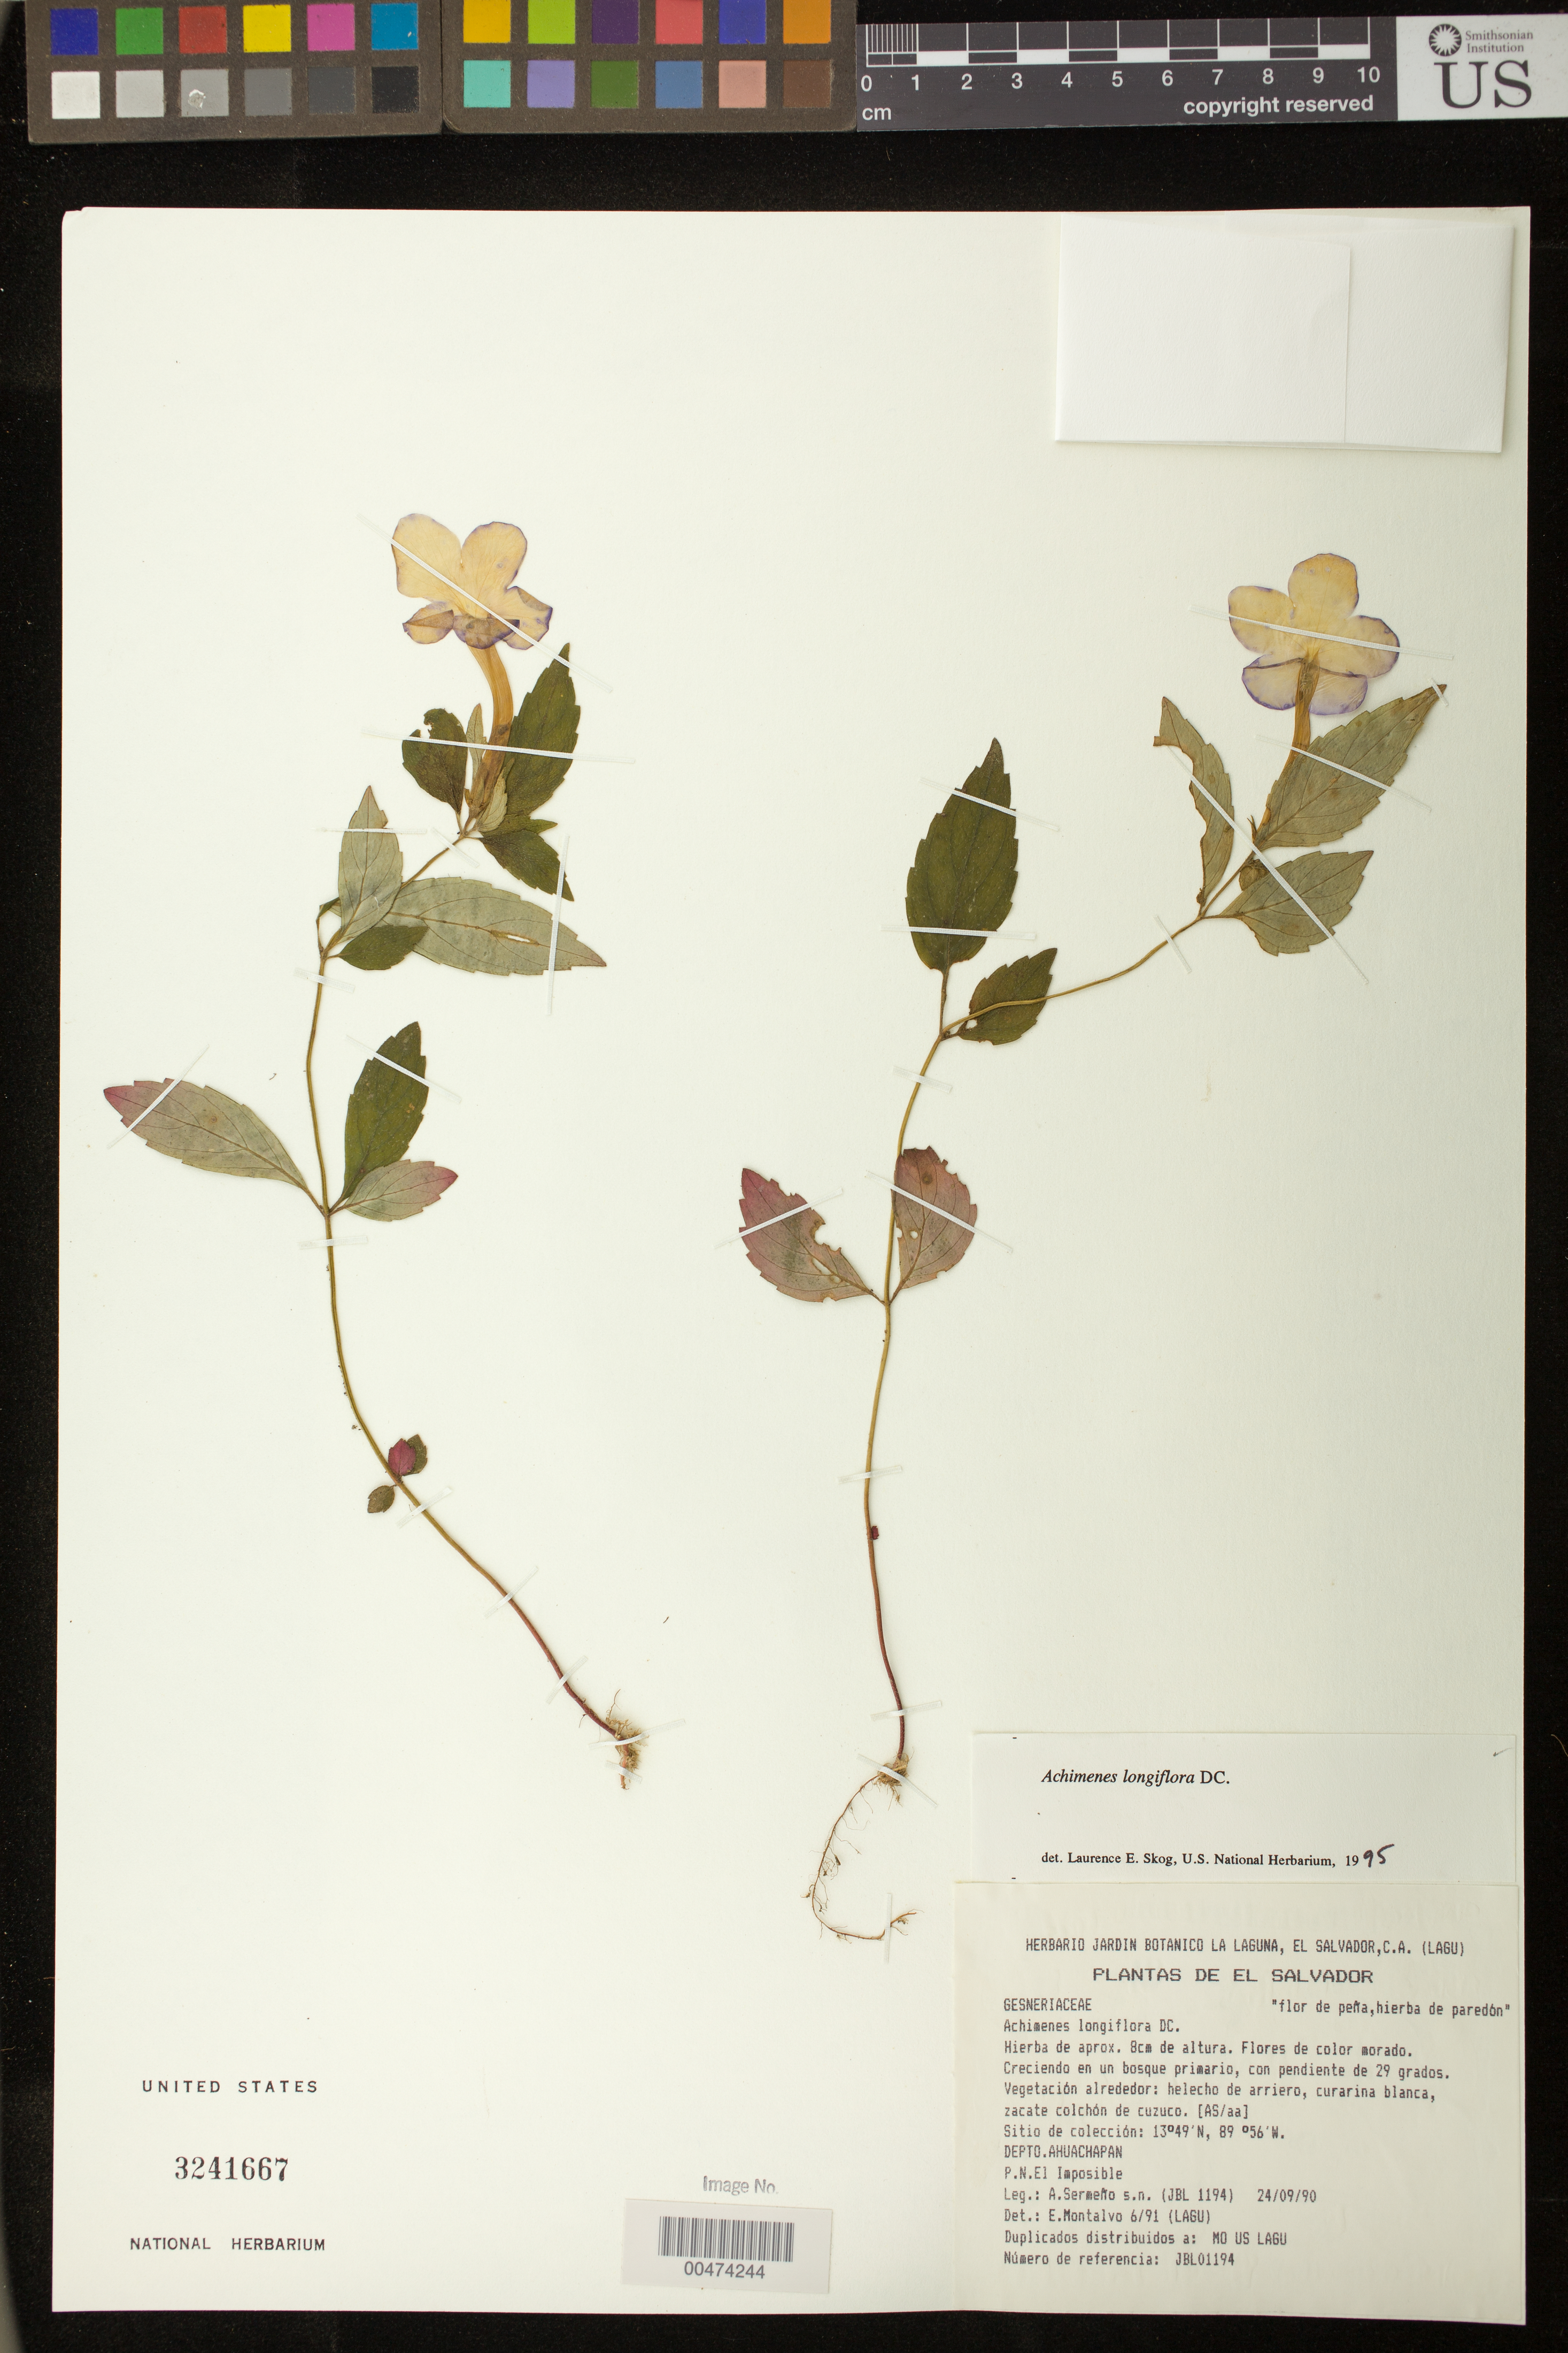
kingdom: Plantae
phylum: Tracheophyta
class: Magnoliopsida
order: Lamiales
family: Gesneriaceae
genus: Achimenes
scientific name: Achimenes longiflora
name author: DC.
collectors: A. Sermeno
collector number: JBL 1194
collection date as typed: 24 Sep 1990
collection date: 1990-09-24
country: El Salvador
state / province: Ahuachapán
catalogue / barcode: US 3241667